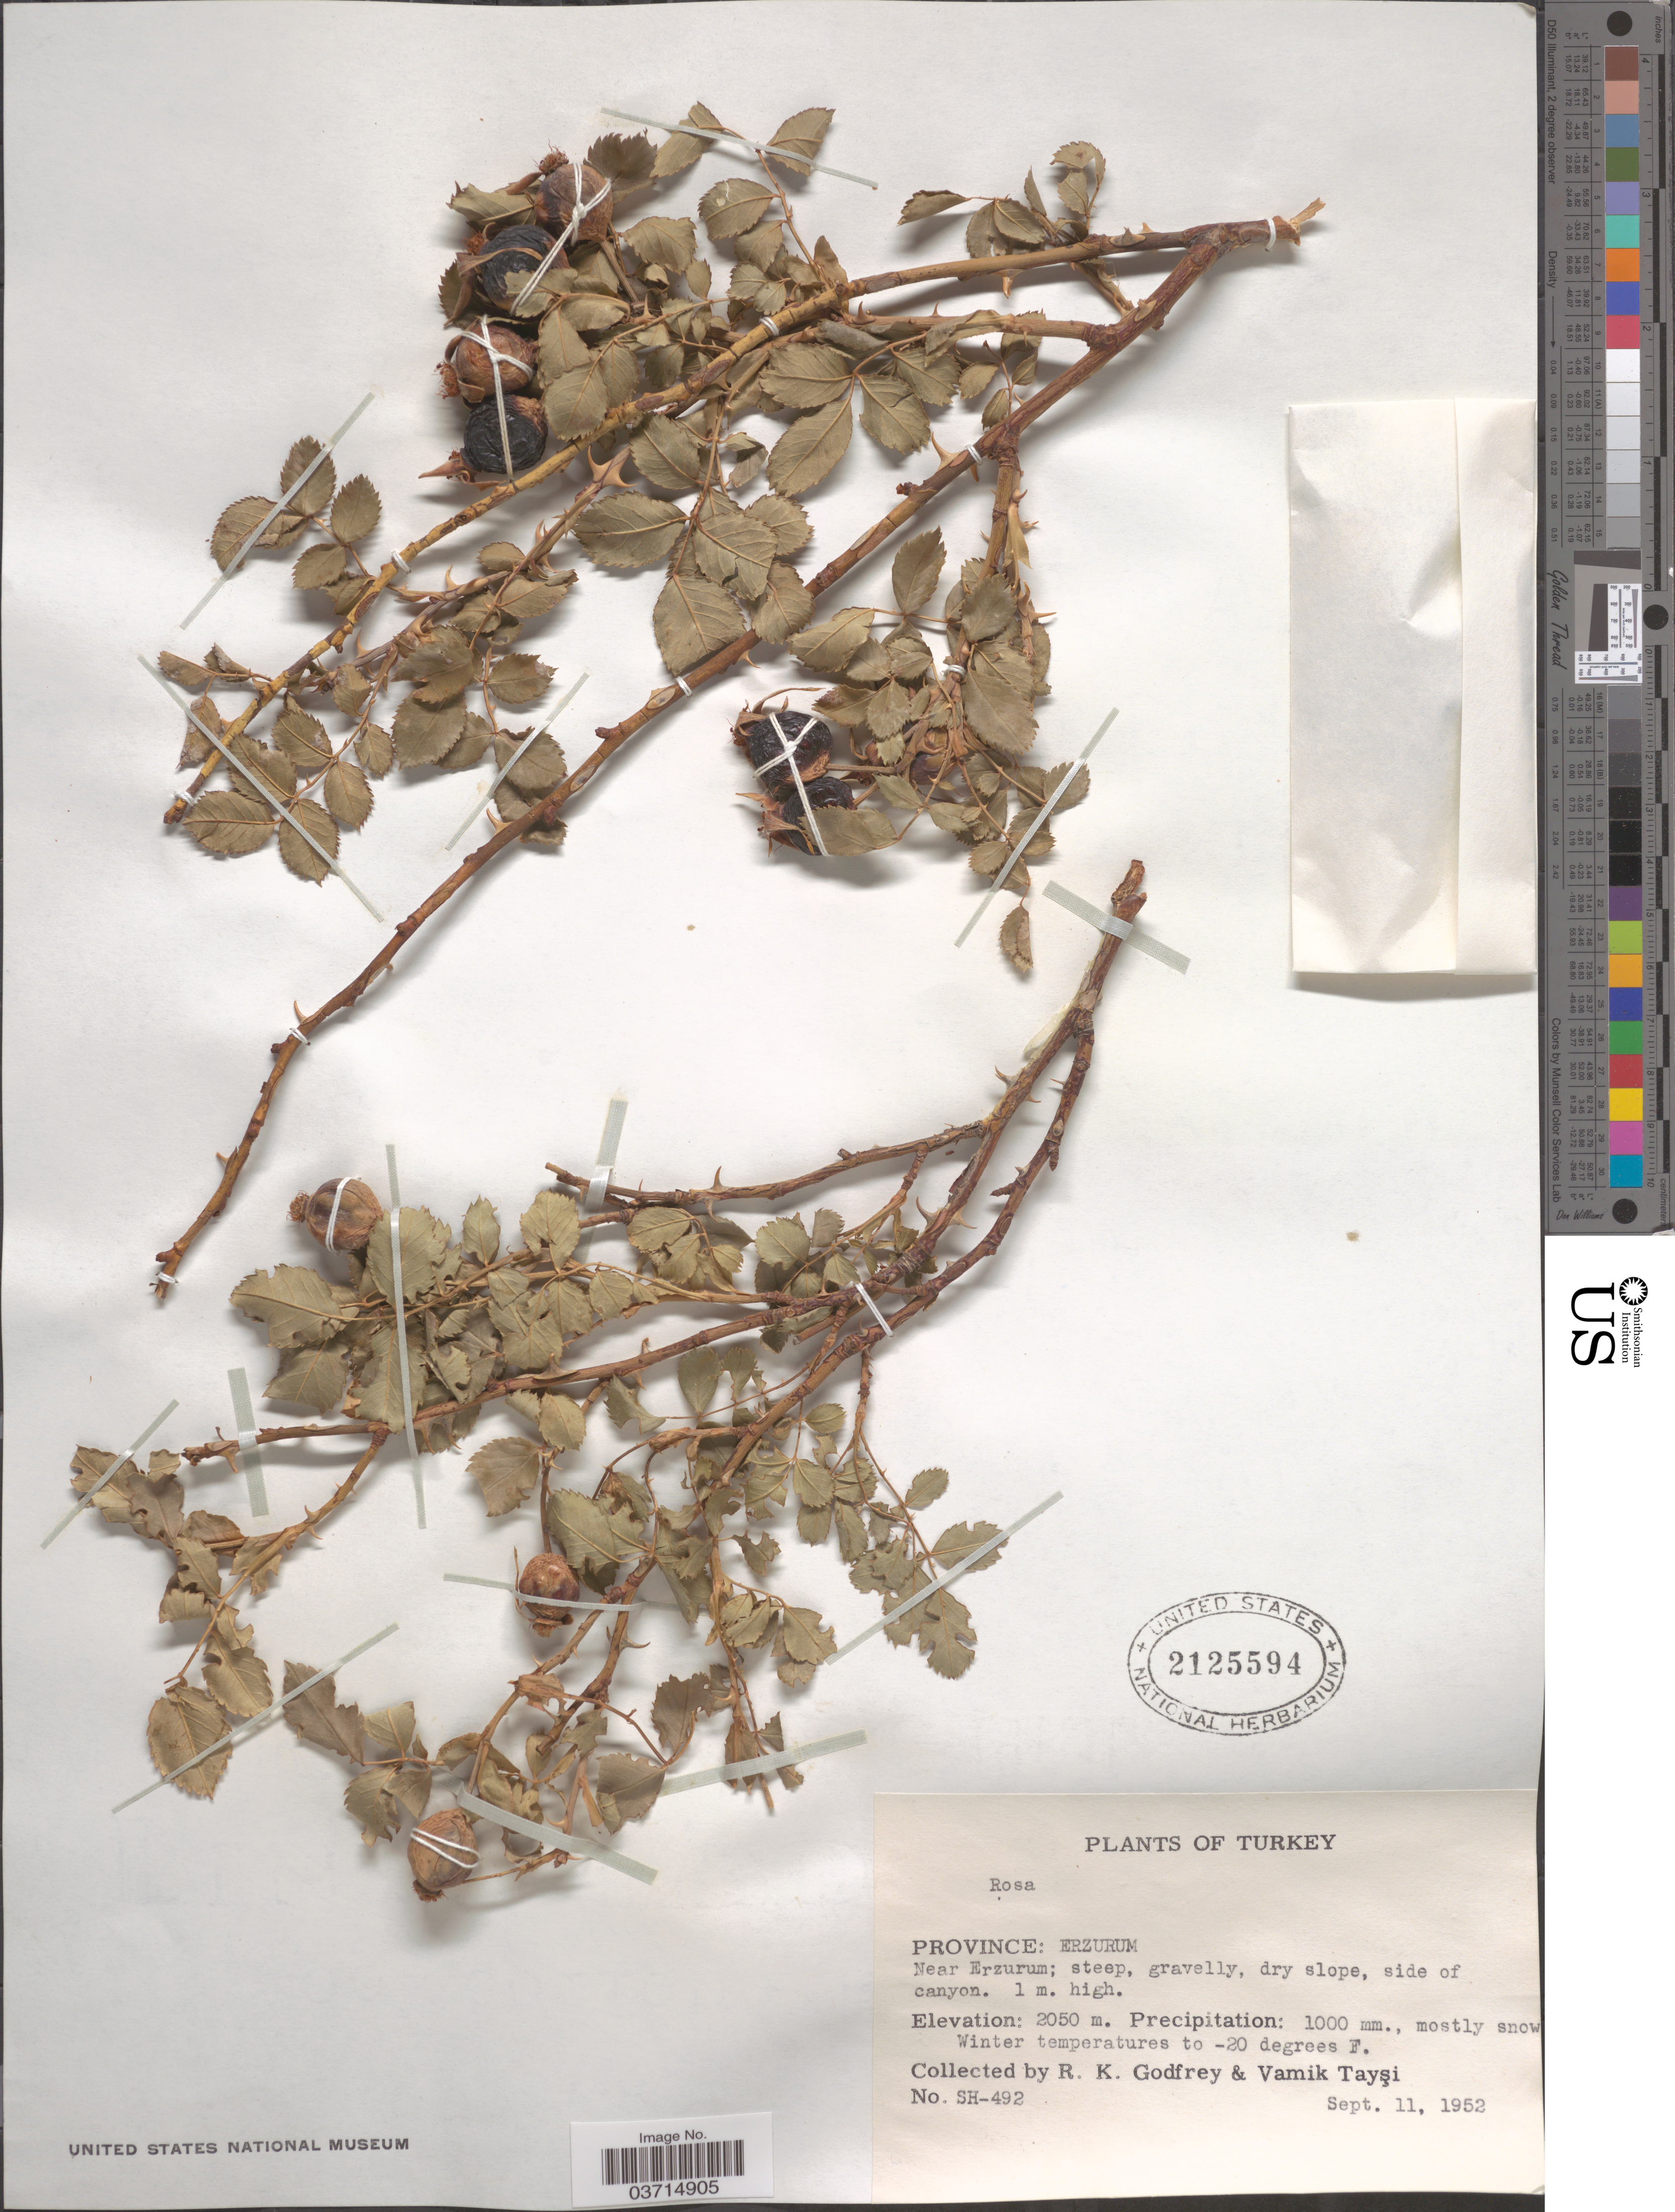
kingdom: Plantae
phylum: Tracheophyta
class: Magnoliopsida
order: Rosales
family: Rosaceae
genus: Rosa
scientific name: Rosa sp.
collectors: R. K. Godfrey & V. Taysi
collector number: SH-492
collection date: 1952-09-11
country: Turkey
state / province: Erzurum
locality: Near Erzurum.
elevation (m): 2050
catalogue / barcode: US 2125594